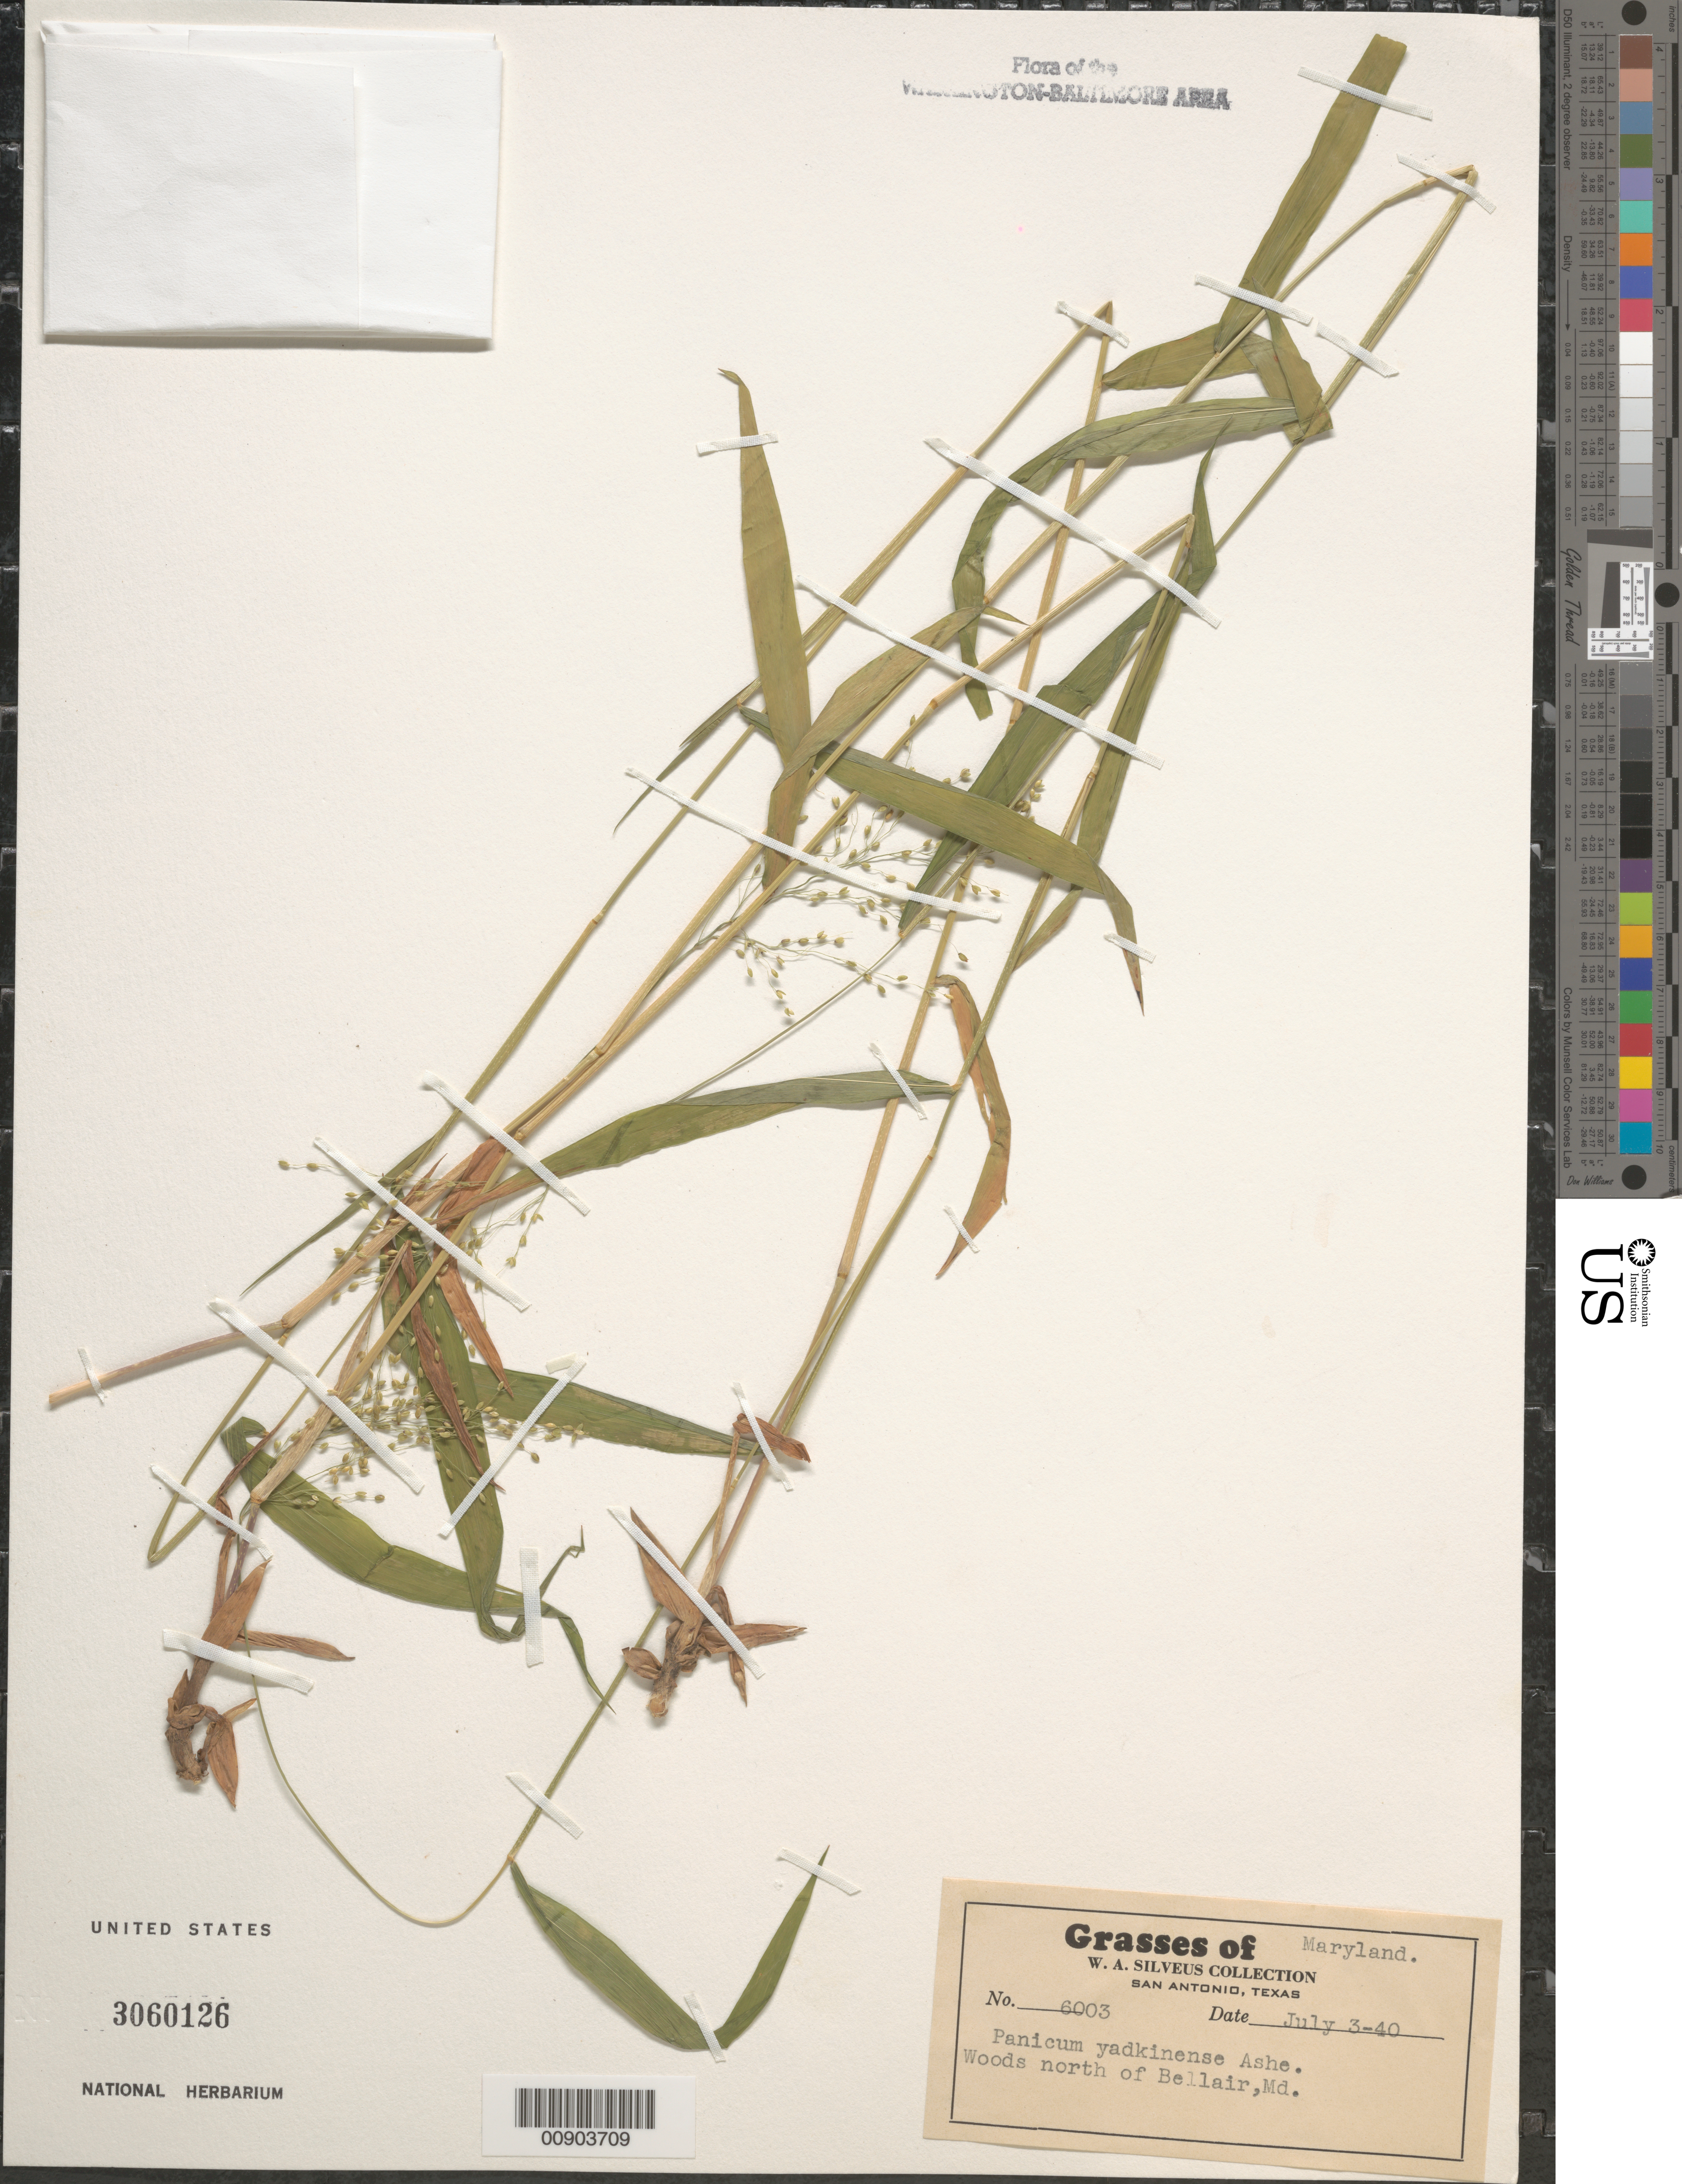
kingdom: Plantae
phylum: Tracheophyta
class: Liliopsida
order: Poales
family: Poaceae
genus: Dichanthelium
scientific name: Dichanthelium dichotomum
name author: (L.) Gould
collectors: W. Silveus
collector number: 6003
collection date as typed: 03 Jul 1940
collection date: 1940-07-03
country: United States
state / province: Maryland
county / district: Harford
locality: North of Bellair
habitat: Woods.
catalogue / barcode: US 3060126